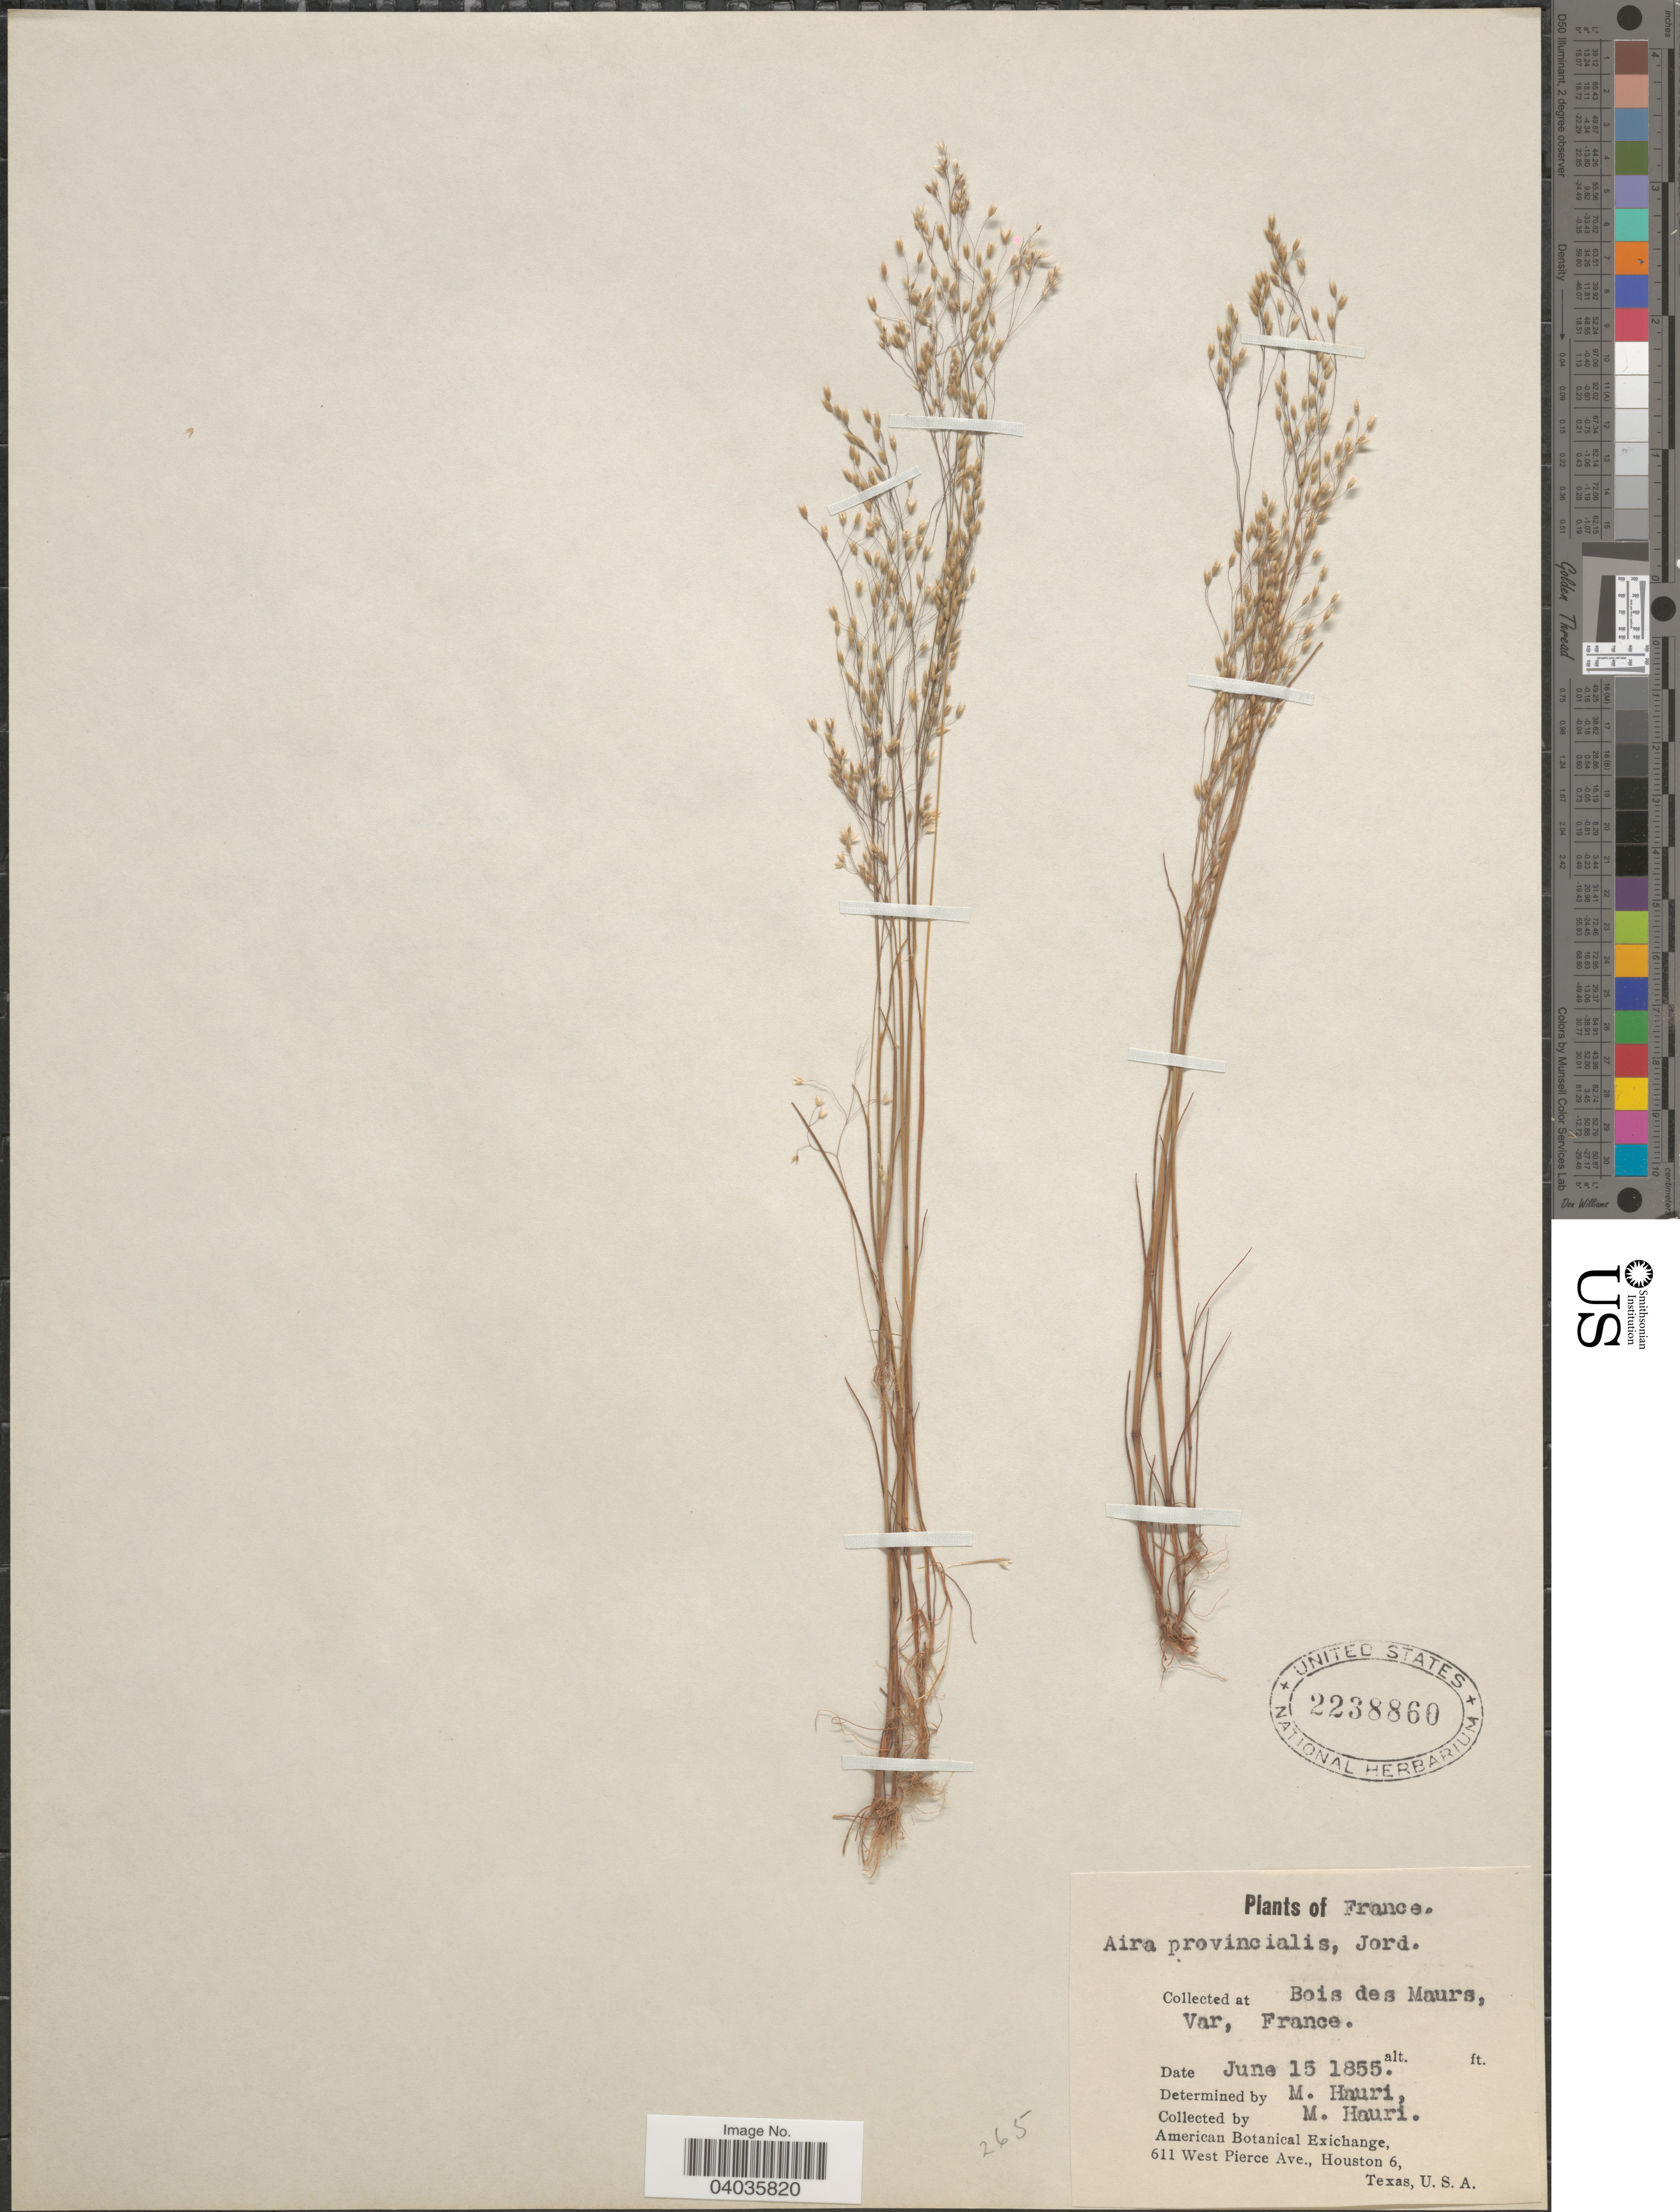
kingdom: Plantae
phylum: Tracheophyta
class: Liliopsida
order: Poales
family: Poaceae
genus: Aira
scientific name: Aira provincialis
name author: Jord.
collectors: M. Hauri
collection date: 1855-06-15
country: France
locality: Bois des Maurs, Var.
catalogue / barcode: US 2238860